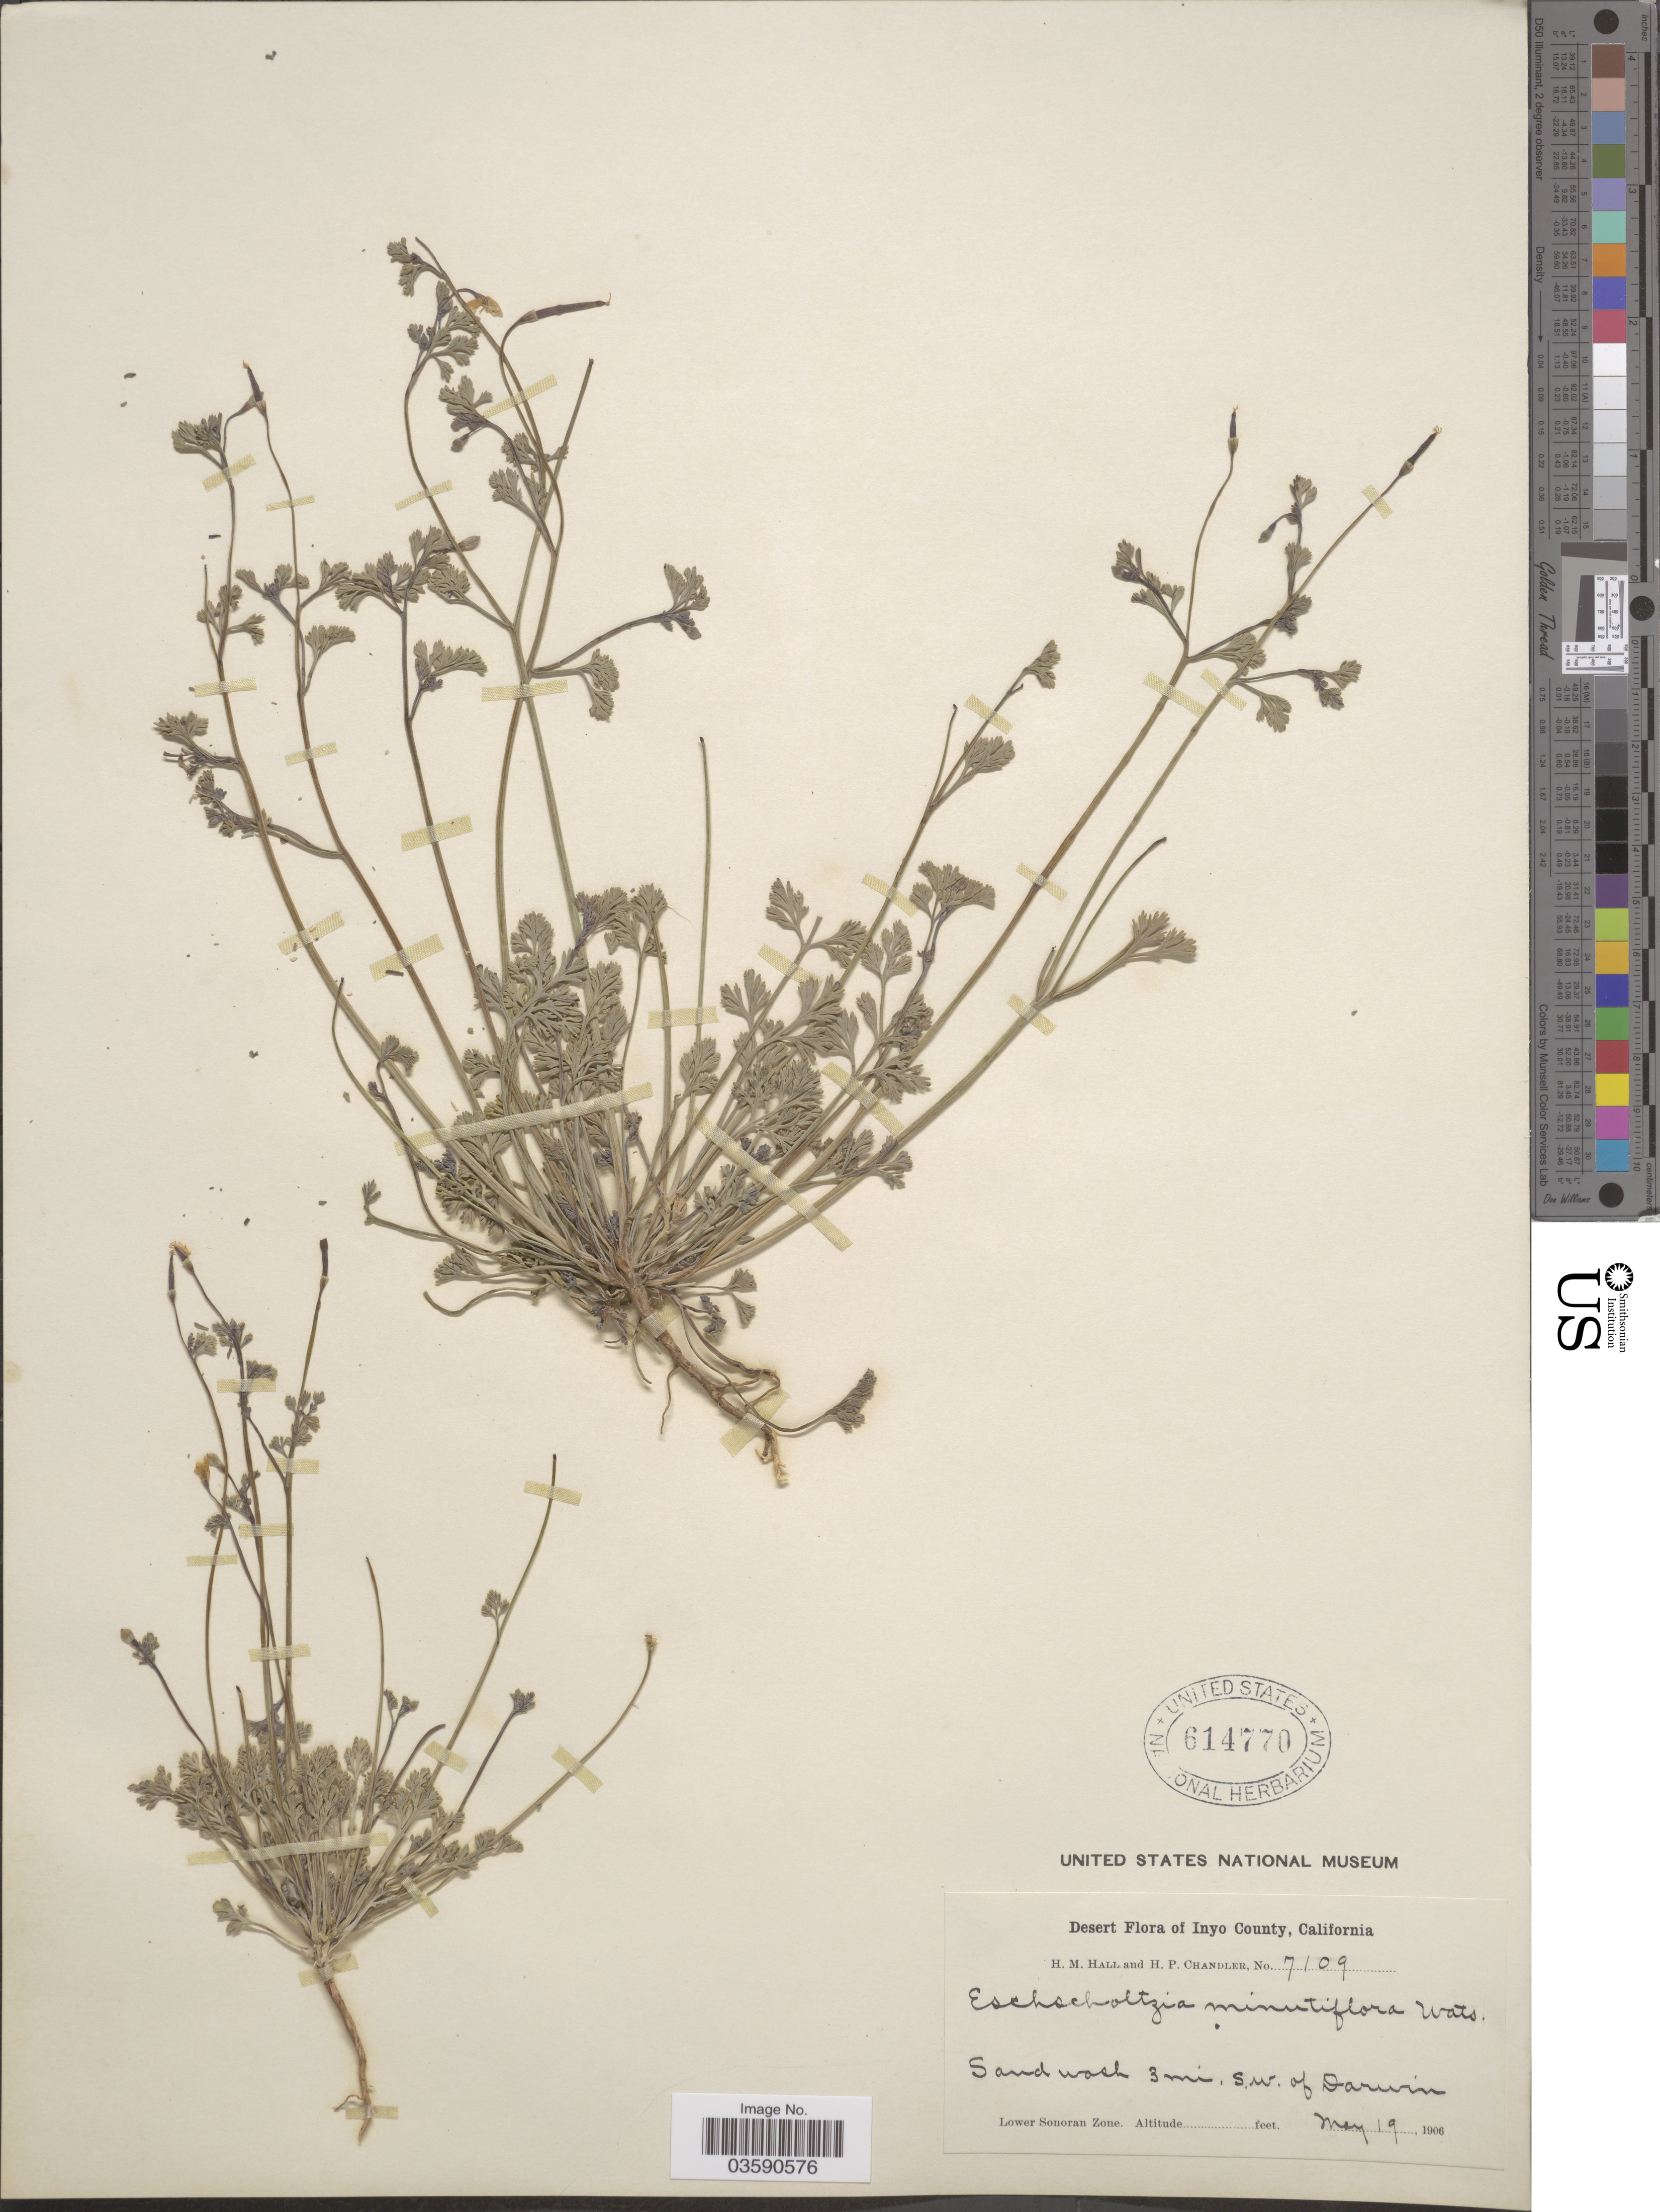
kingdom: Plantae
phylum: Tracheophyta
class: Magnoliopsida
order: Ranunculales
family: Papaveraceae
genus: Eschscholzia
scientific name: Eschscholzia minutiflora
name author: S. Watson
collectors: H. M. Hall & H. Chandler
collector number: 7109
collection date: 1906-05-19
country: United States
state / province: California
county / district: Inyo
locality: Desert of Inyo County. Sand wash 3 mi. S.W. of Darwin. Lower Sonoran Zone.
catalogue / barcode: US 614770